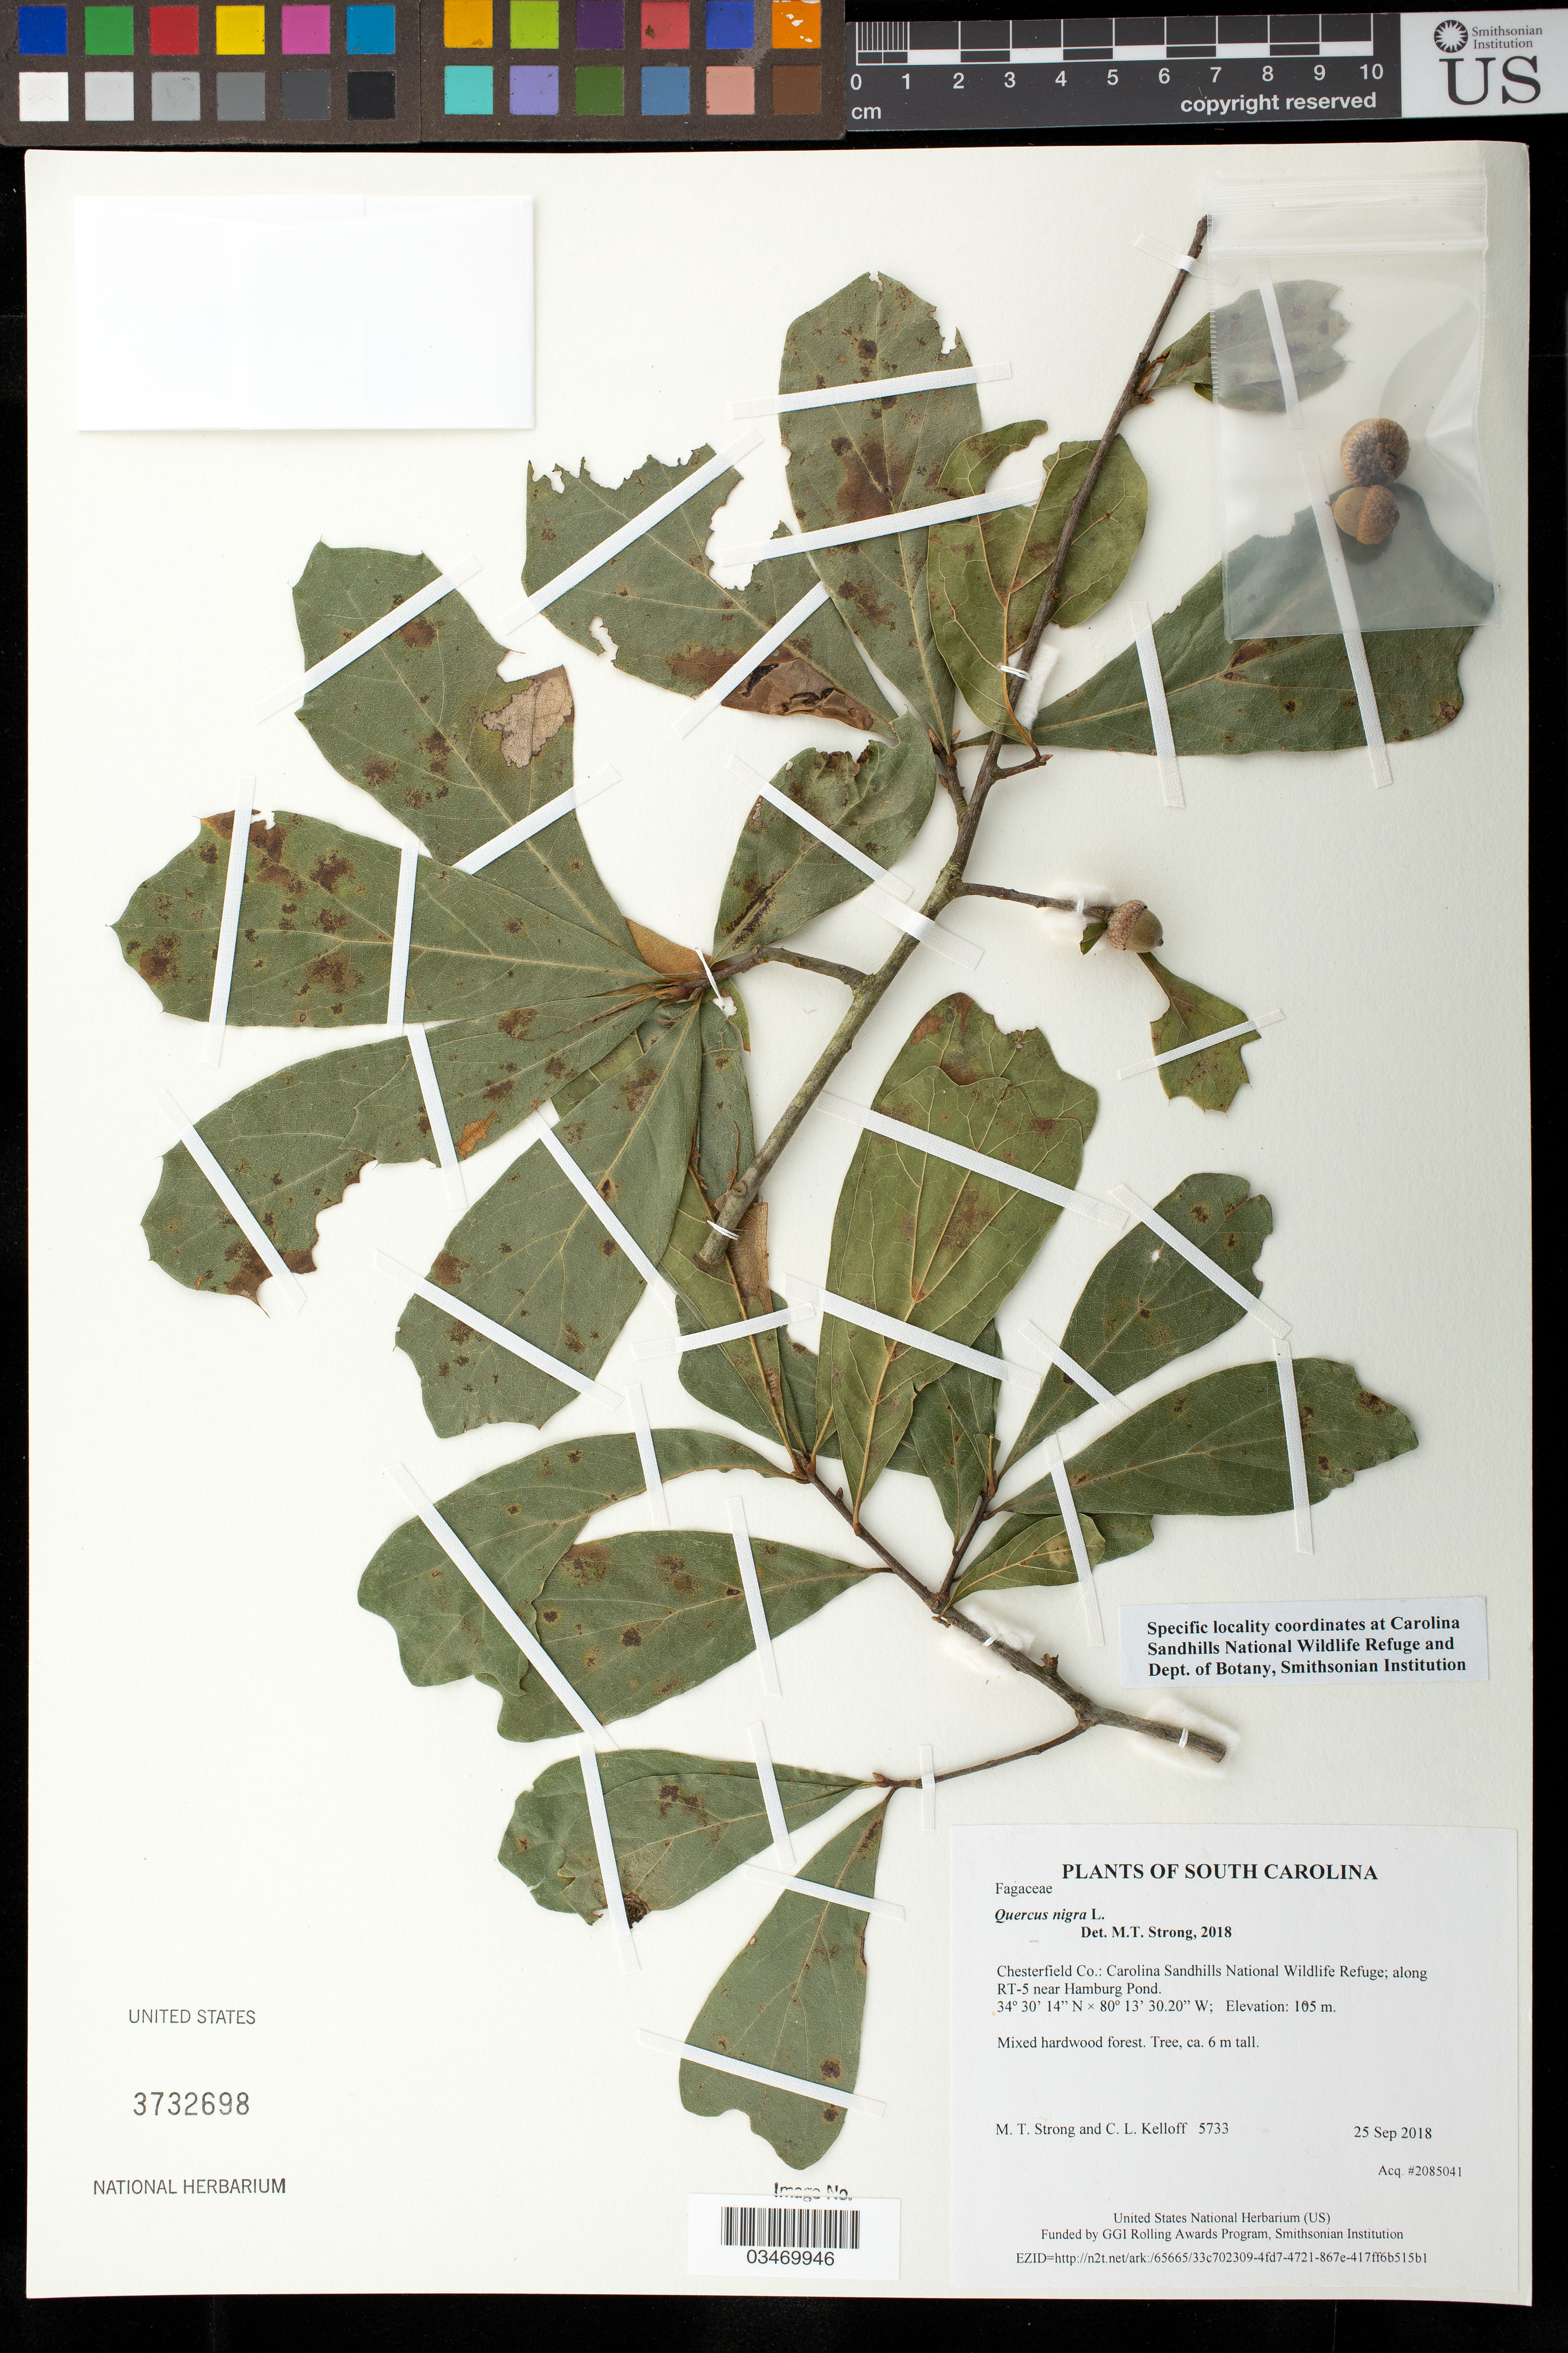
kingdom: Plantae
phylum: Tracheophyta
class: Magnoliopsida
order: Fagales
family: Fagaceae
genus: Quercus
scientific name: Quercus nigra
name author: L.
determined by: Strong, M. T., (US), Smithsonian Institution - National Museum of Natural History (UNITED STATES)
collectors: M. T. Strong & C. L. Kelloff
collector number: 5733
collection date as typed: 25 Sep 2018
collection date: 2018-09-25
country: United States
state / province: South Carolina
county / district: Chesterfield Co.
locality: Carolina Sandhills National Wildlife Refuge; along RT-5 near Hamburg Pond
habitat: Mixed hardwood forest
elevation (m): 105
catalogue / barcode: US 3732698